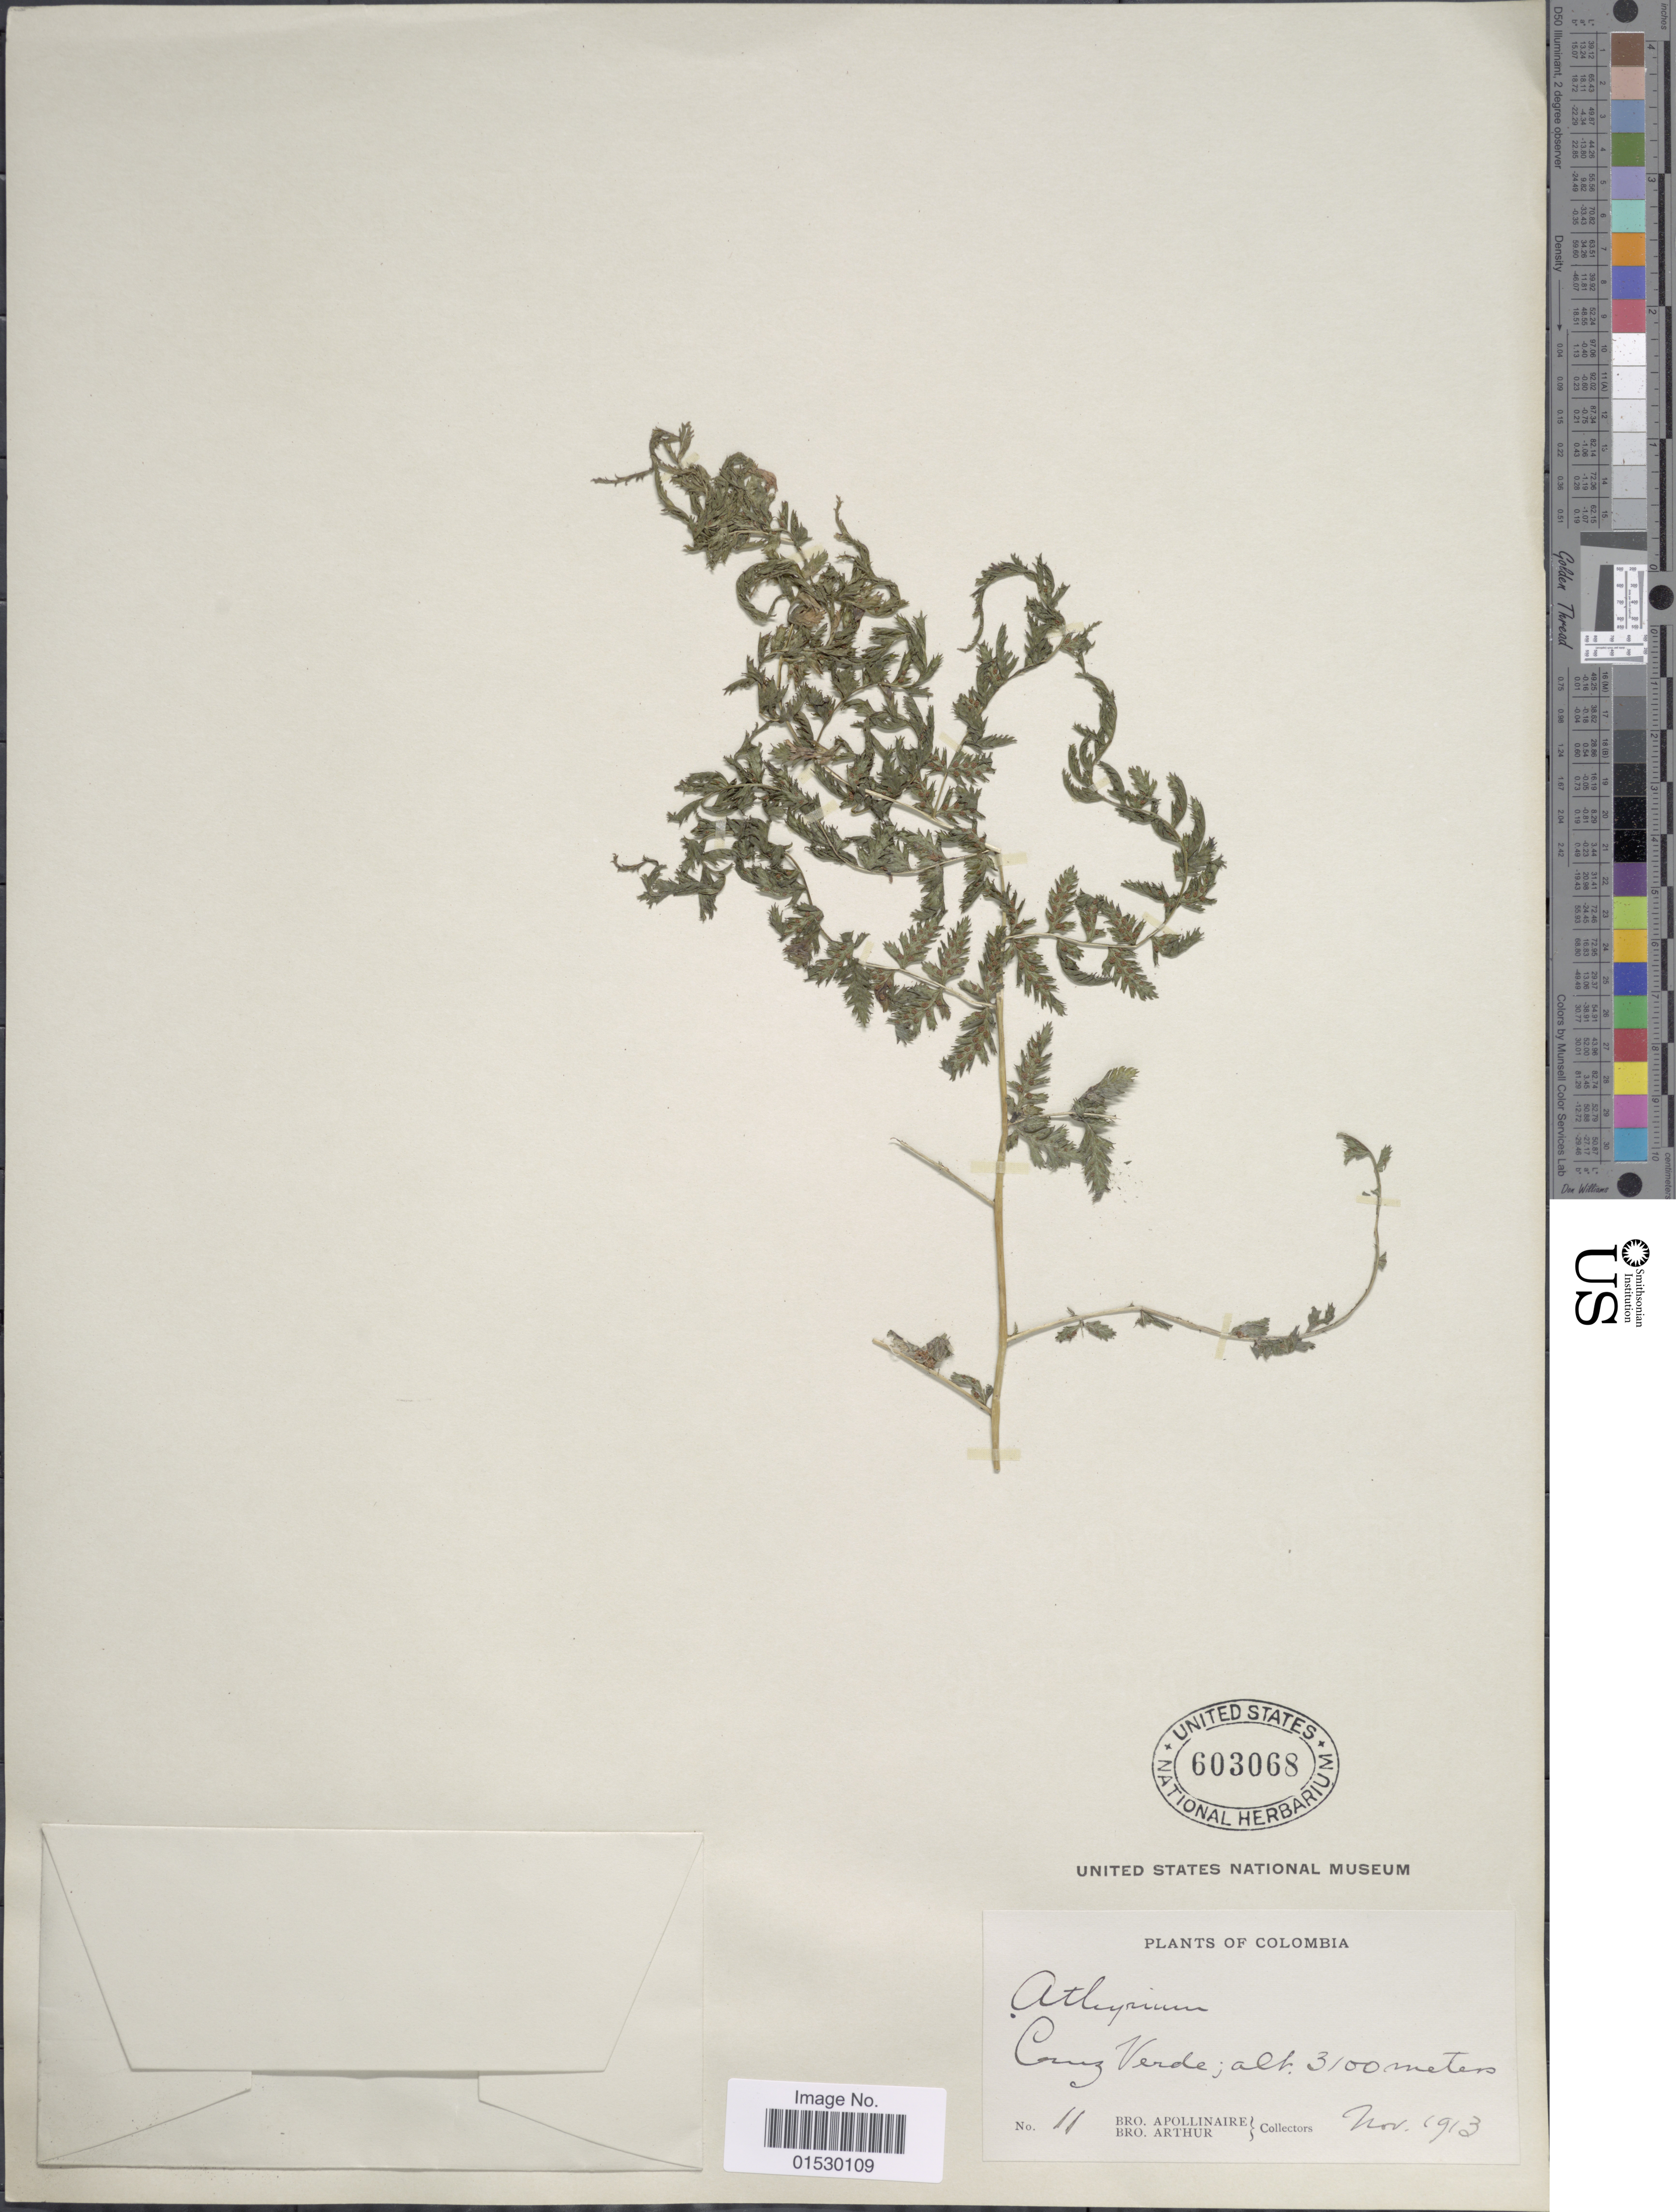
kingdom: Plantae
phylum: Tracheophyta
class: Polypodiopsida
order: Polypodiales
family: Athyriaceae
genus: Athyrium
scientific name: Athyrium dombei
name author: (Desv.) C. Chr.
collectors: Bro. Apollinaire & Bro. Arthur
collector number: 11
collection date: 1913-11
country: Colombia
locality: Cruz Verde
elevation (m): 3100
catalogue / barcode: US 603068